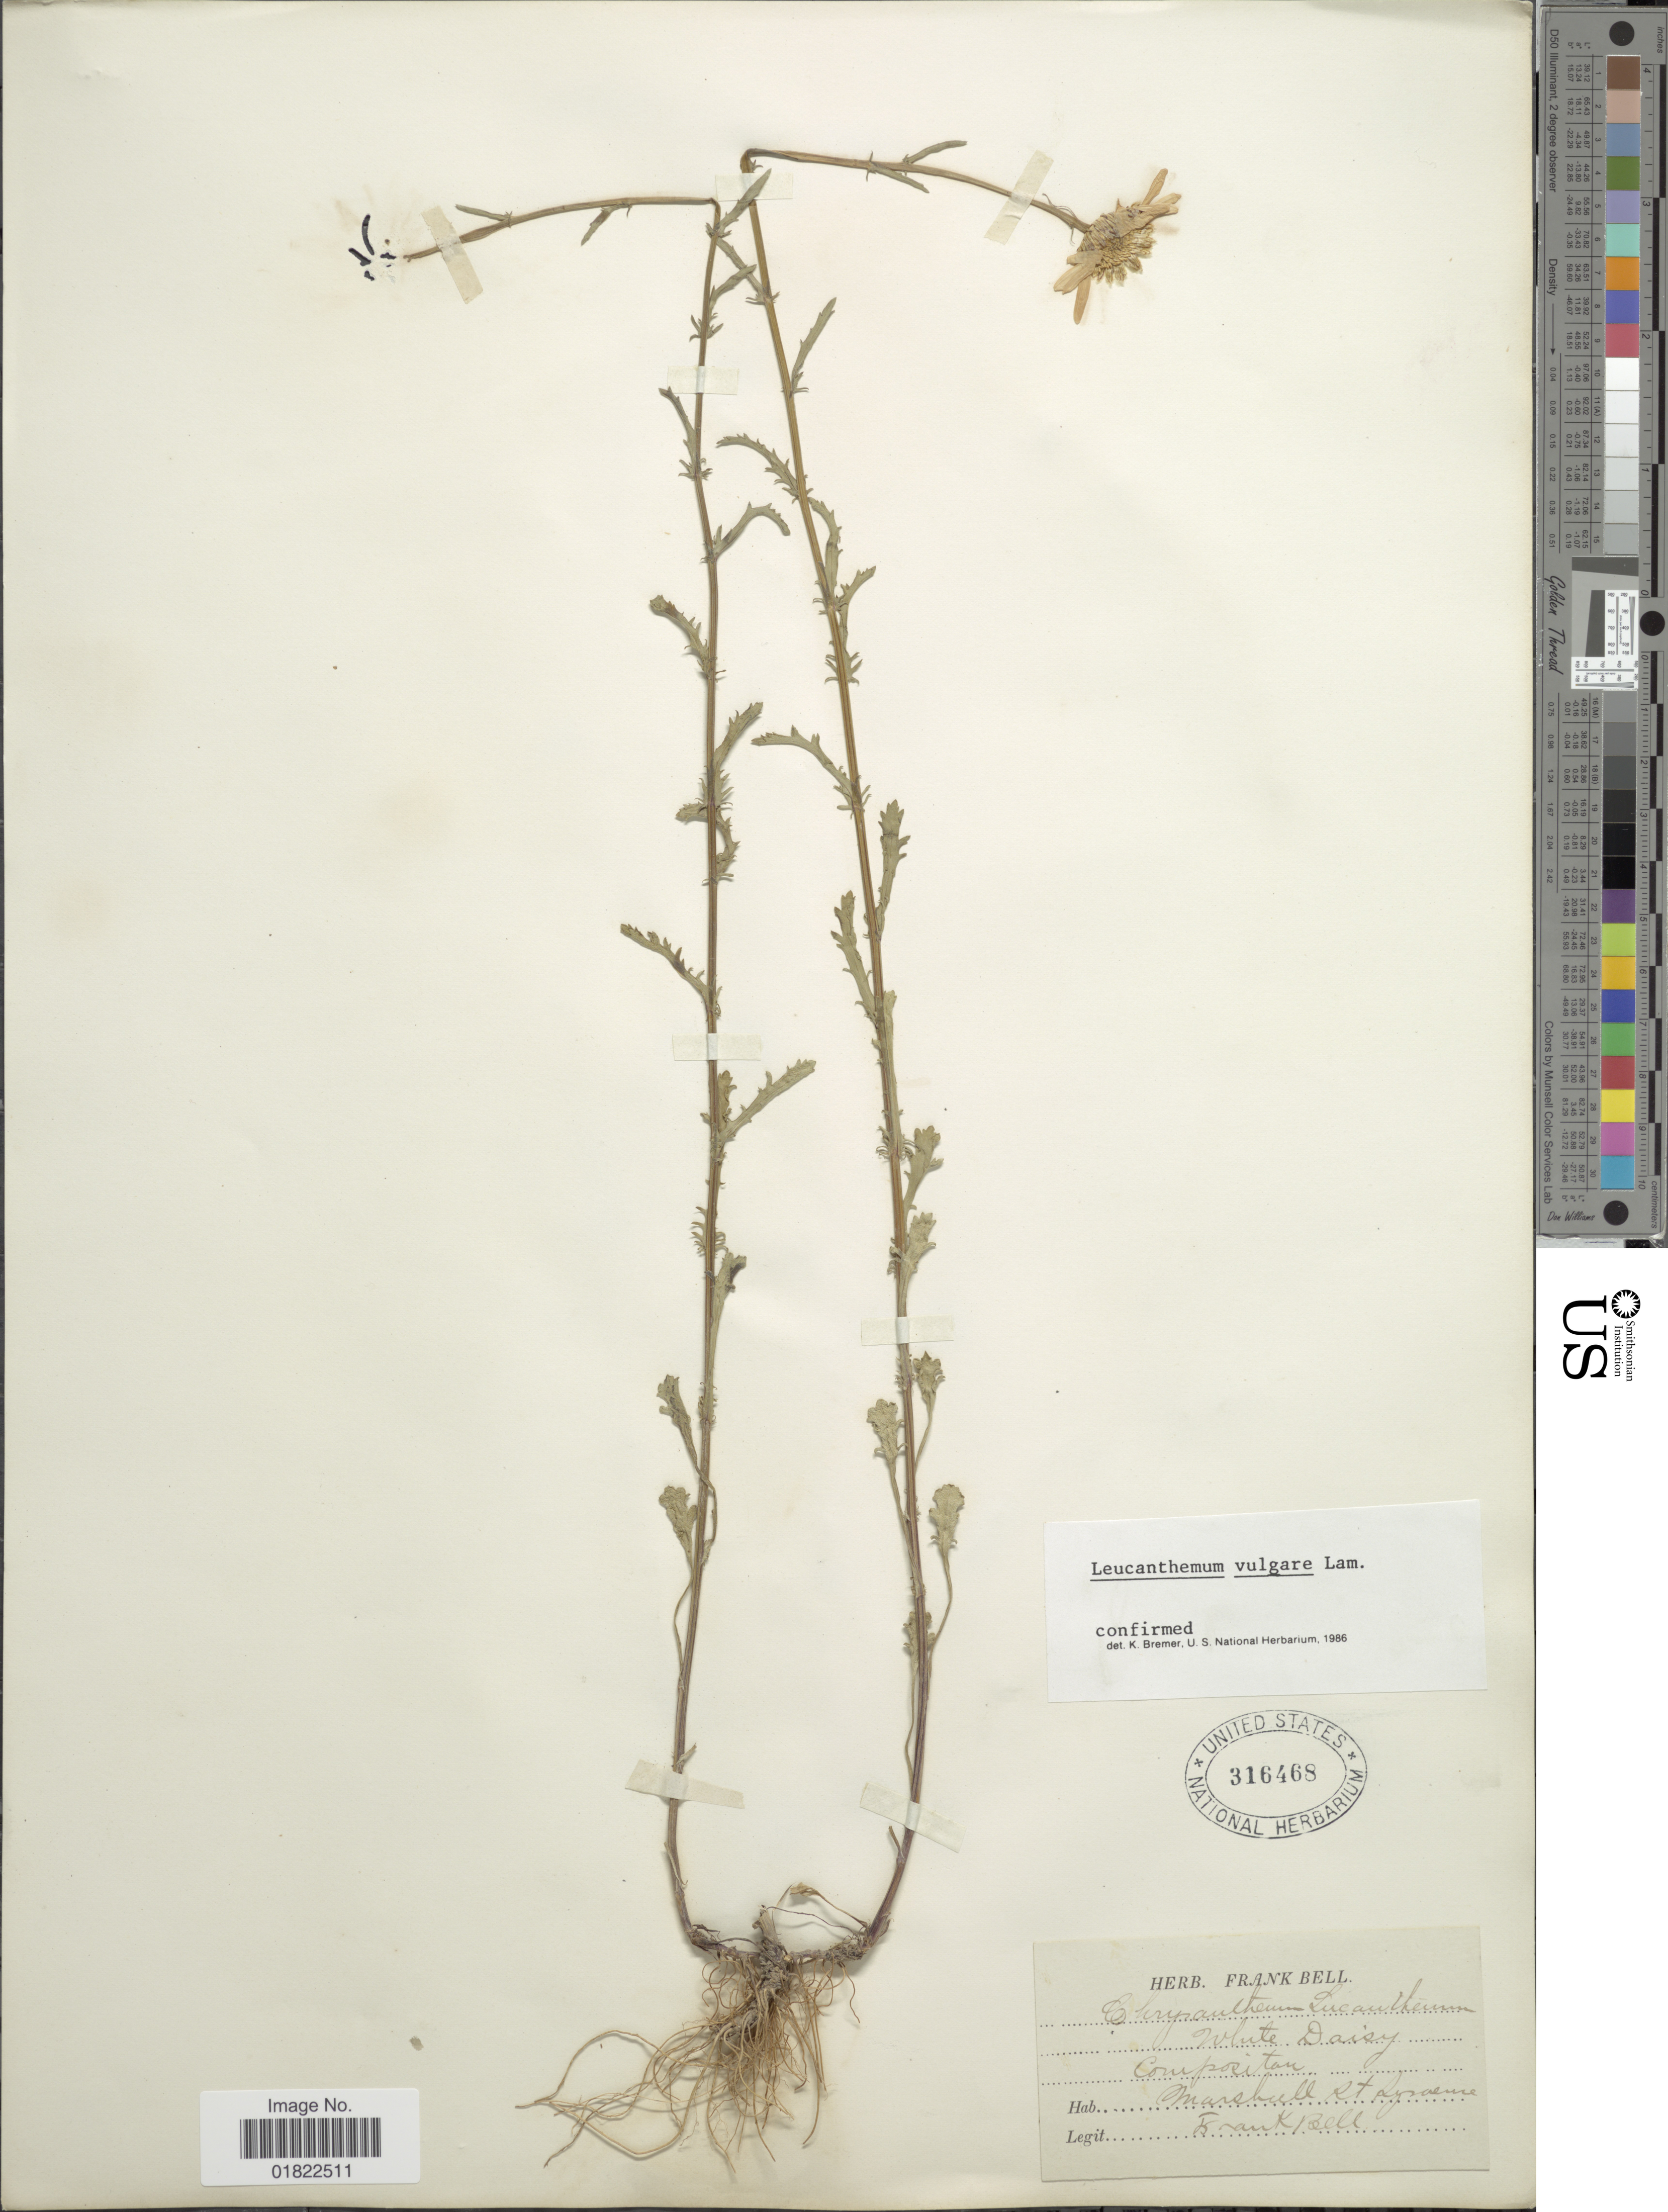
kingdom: Plantae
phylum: Tracheophyta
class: Magnoliopsida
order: Asterales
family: Asteraceae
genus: Leucanthemum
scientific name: Leucanthemum vulgare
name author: Lam.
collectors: F. Bell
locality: Marshall St [illegible text]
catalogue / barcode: US 3146468